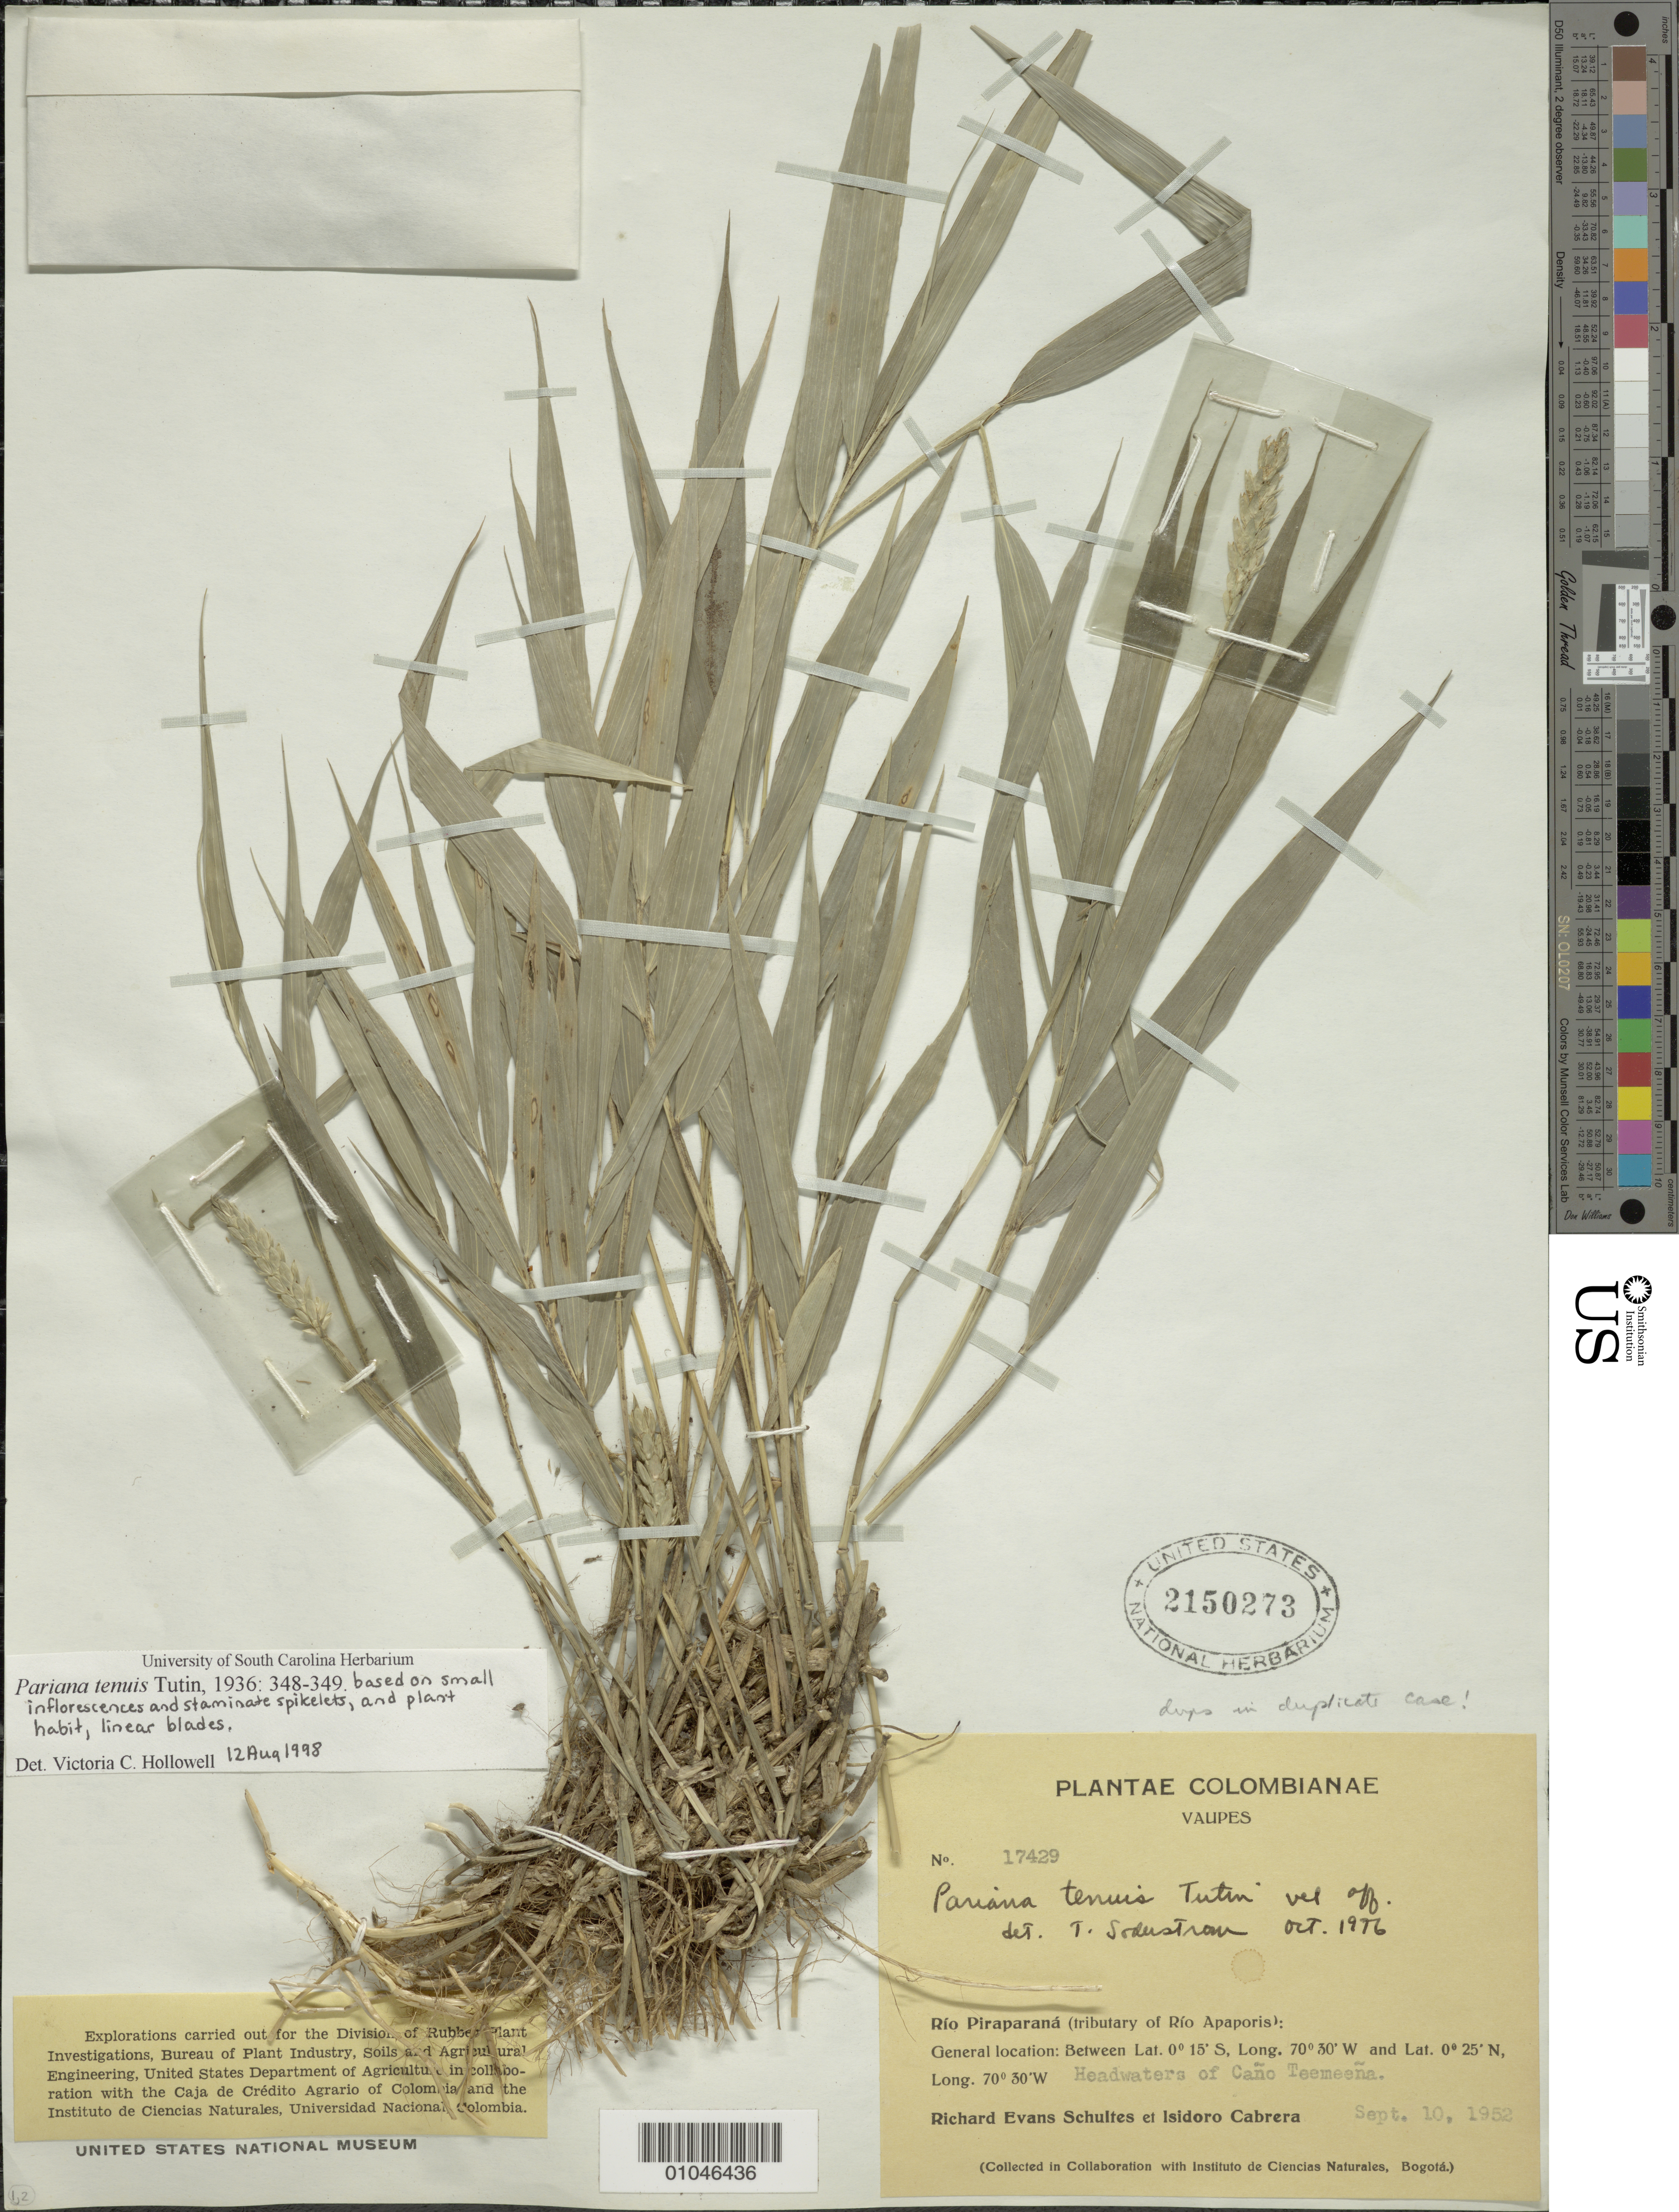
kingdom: Plantae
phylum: Tracheophyta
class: Liliopsida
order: Poales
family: Poaceae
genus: Pariana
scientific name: Pariana tenuis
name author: Tutin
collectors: R. E. Schultes & I. Cabrera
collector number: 17429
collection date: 1952-09-10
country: Colombia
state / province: Vaupés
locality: Rio Piraparana (tributary of Rio Apaporis), headwaters of Cano Teemeena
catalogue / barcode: US 2150273